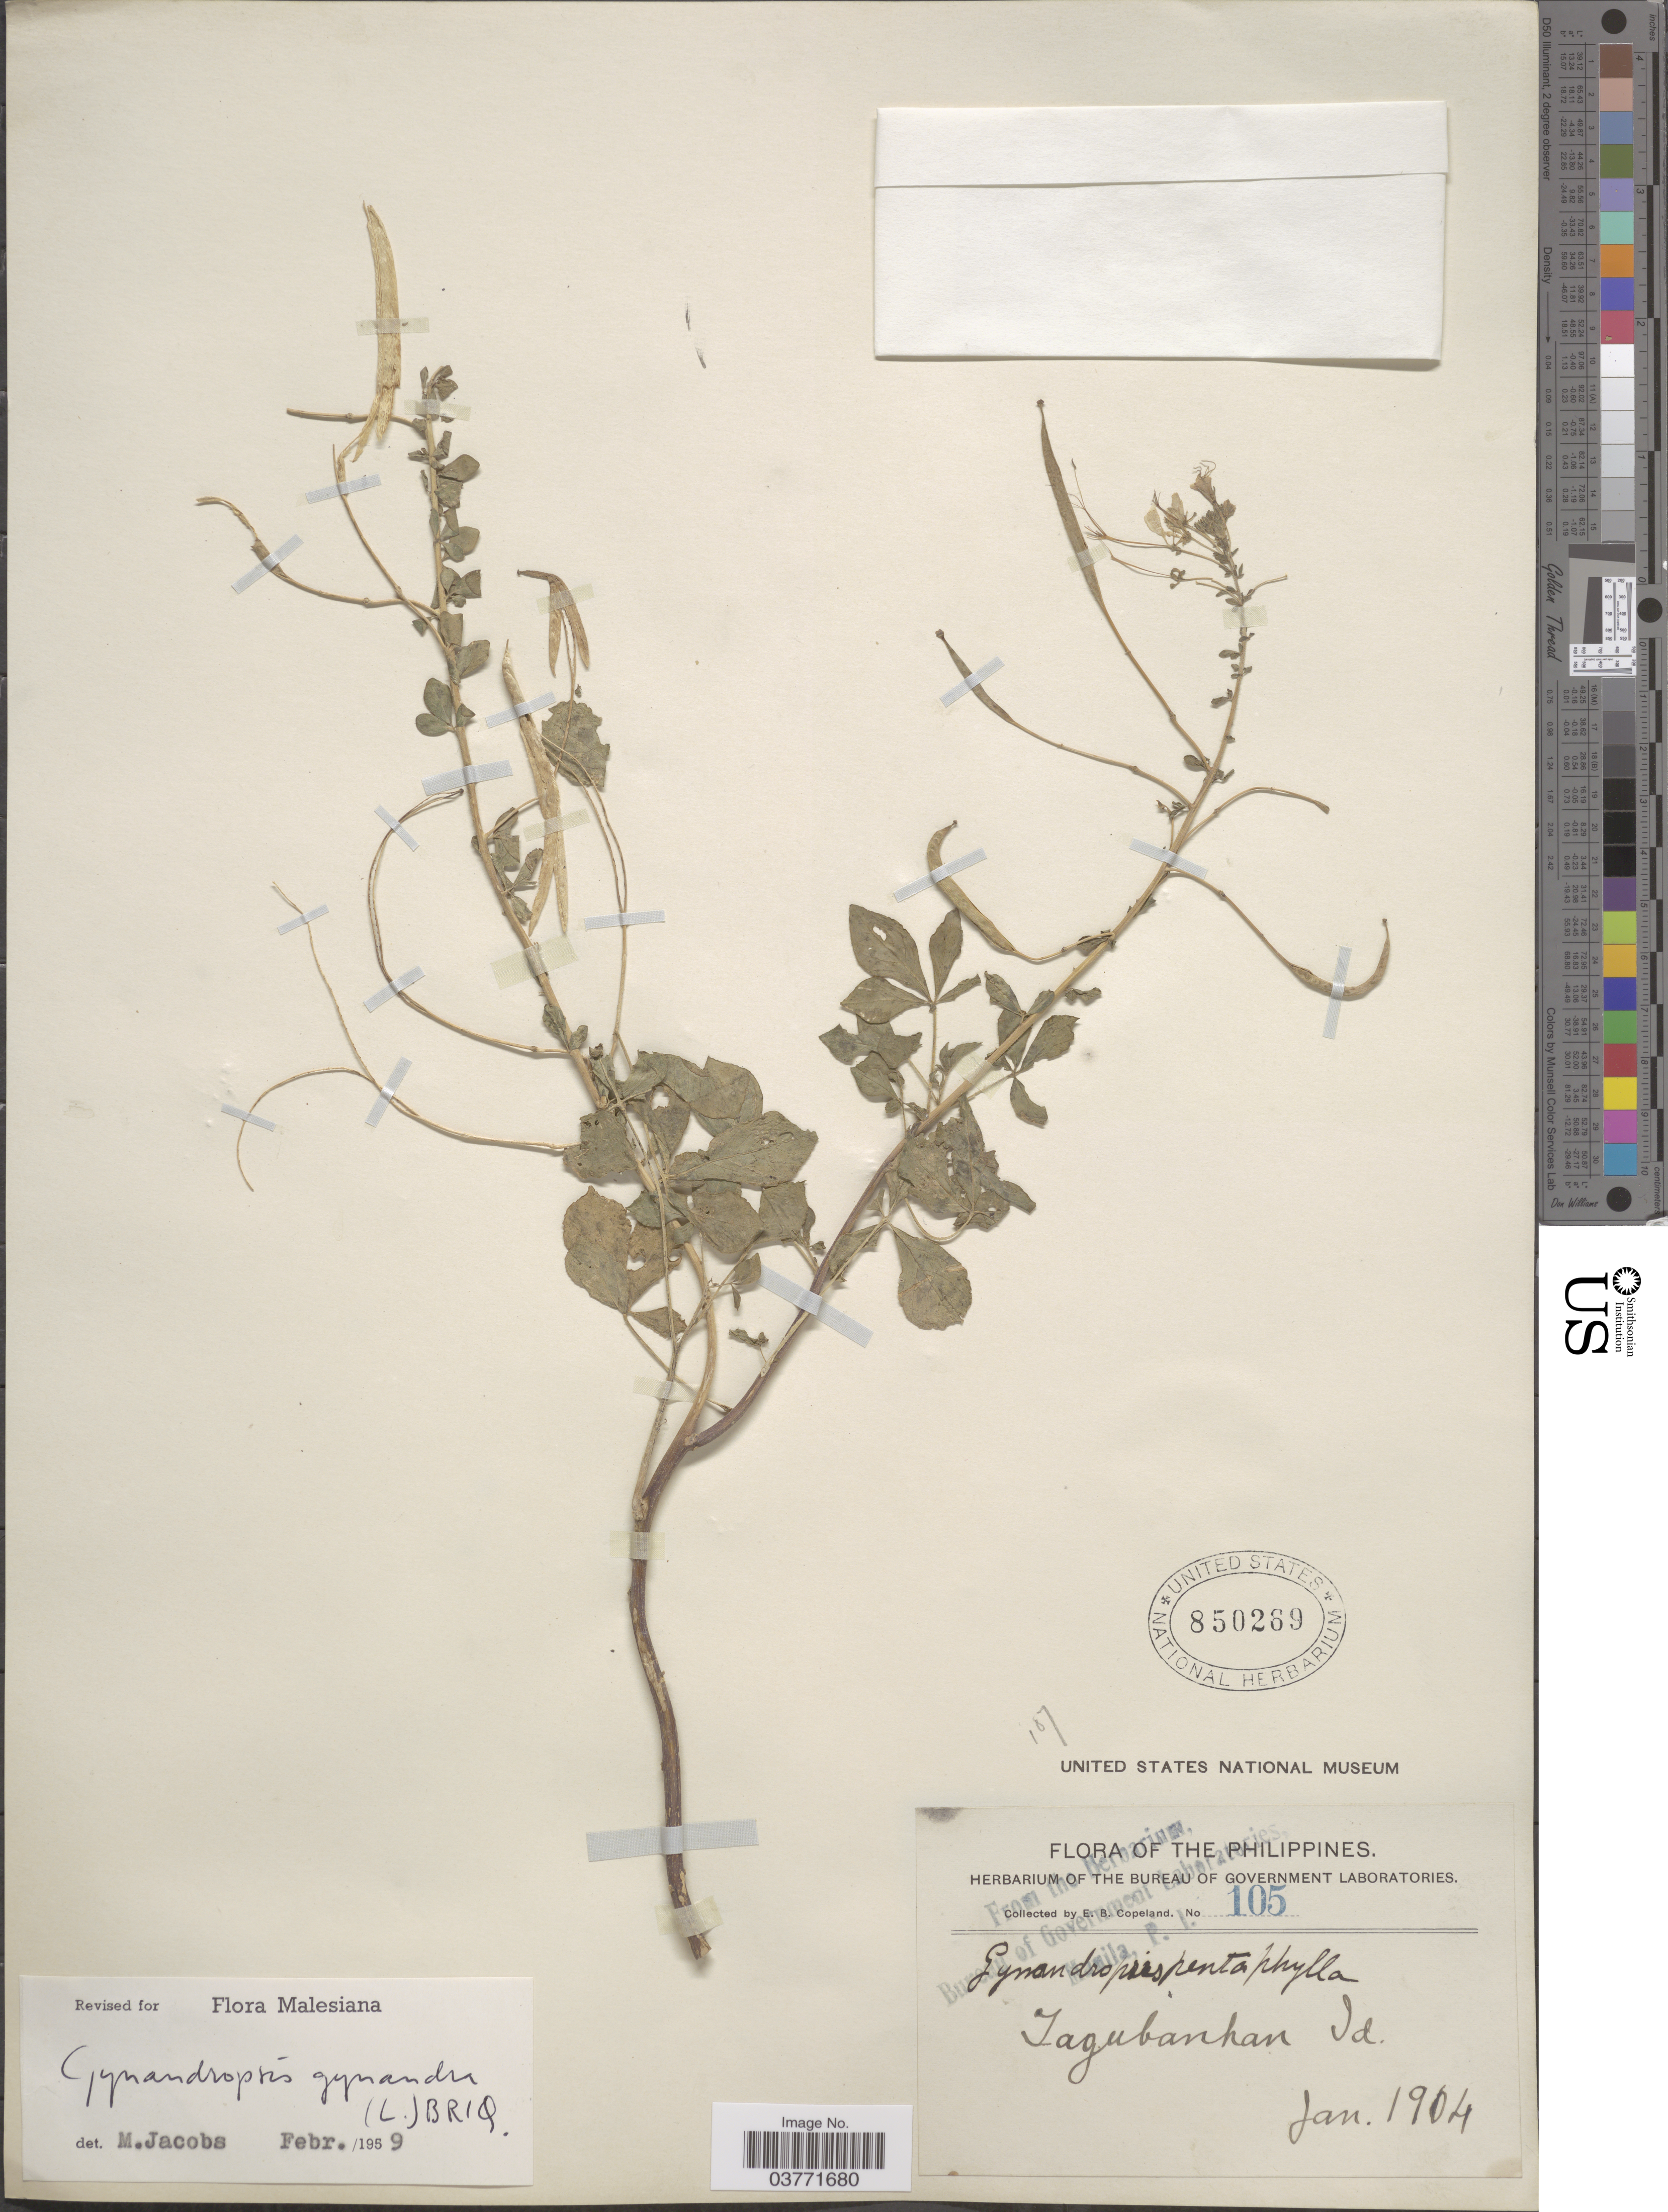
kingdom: Plantae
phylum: Tracheophyta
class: Magnoliopsida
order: Brassicales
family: Cleomaceae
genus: Gynandropsis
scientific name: Gynandropsis gynandra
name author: (L.) Briq.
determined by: Jacobs, M.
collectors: E. B. Copeland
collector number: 105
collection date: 1904-01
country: Philippines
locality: Tagubanhan Island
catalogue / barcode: US 850269